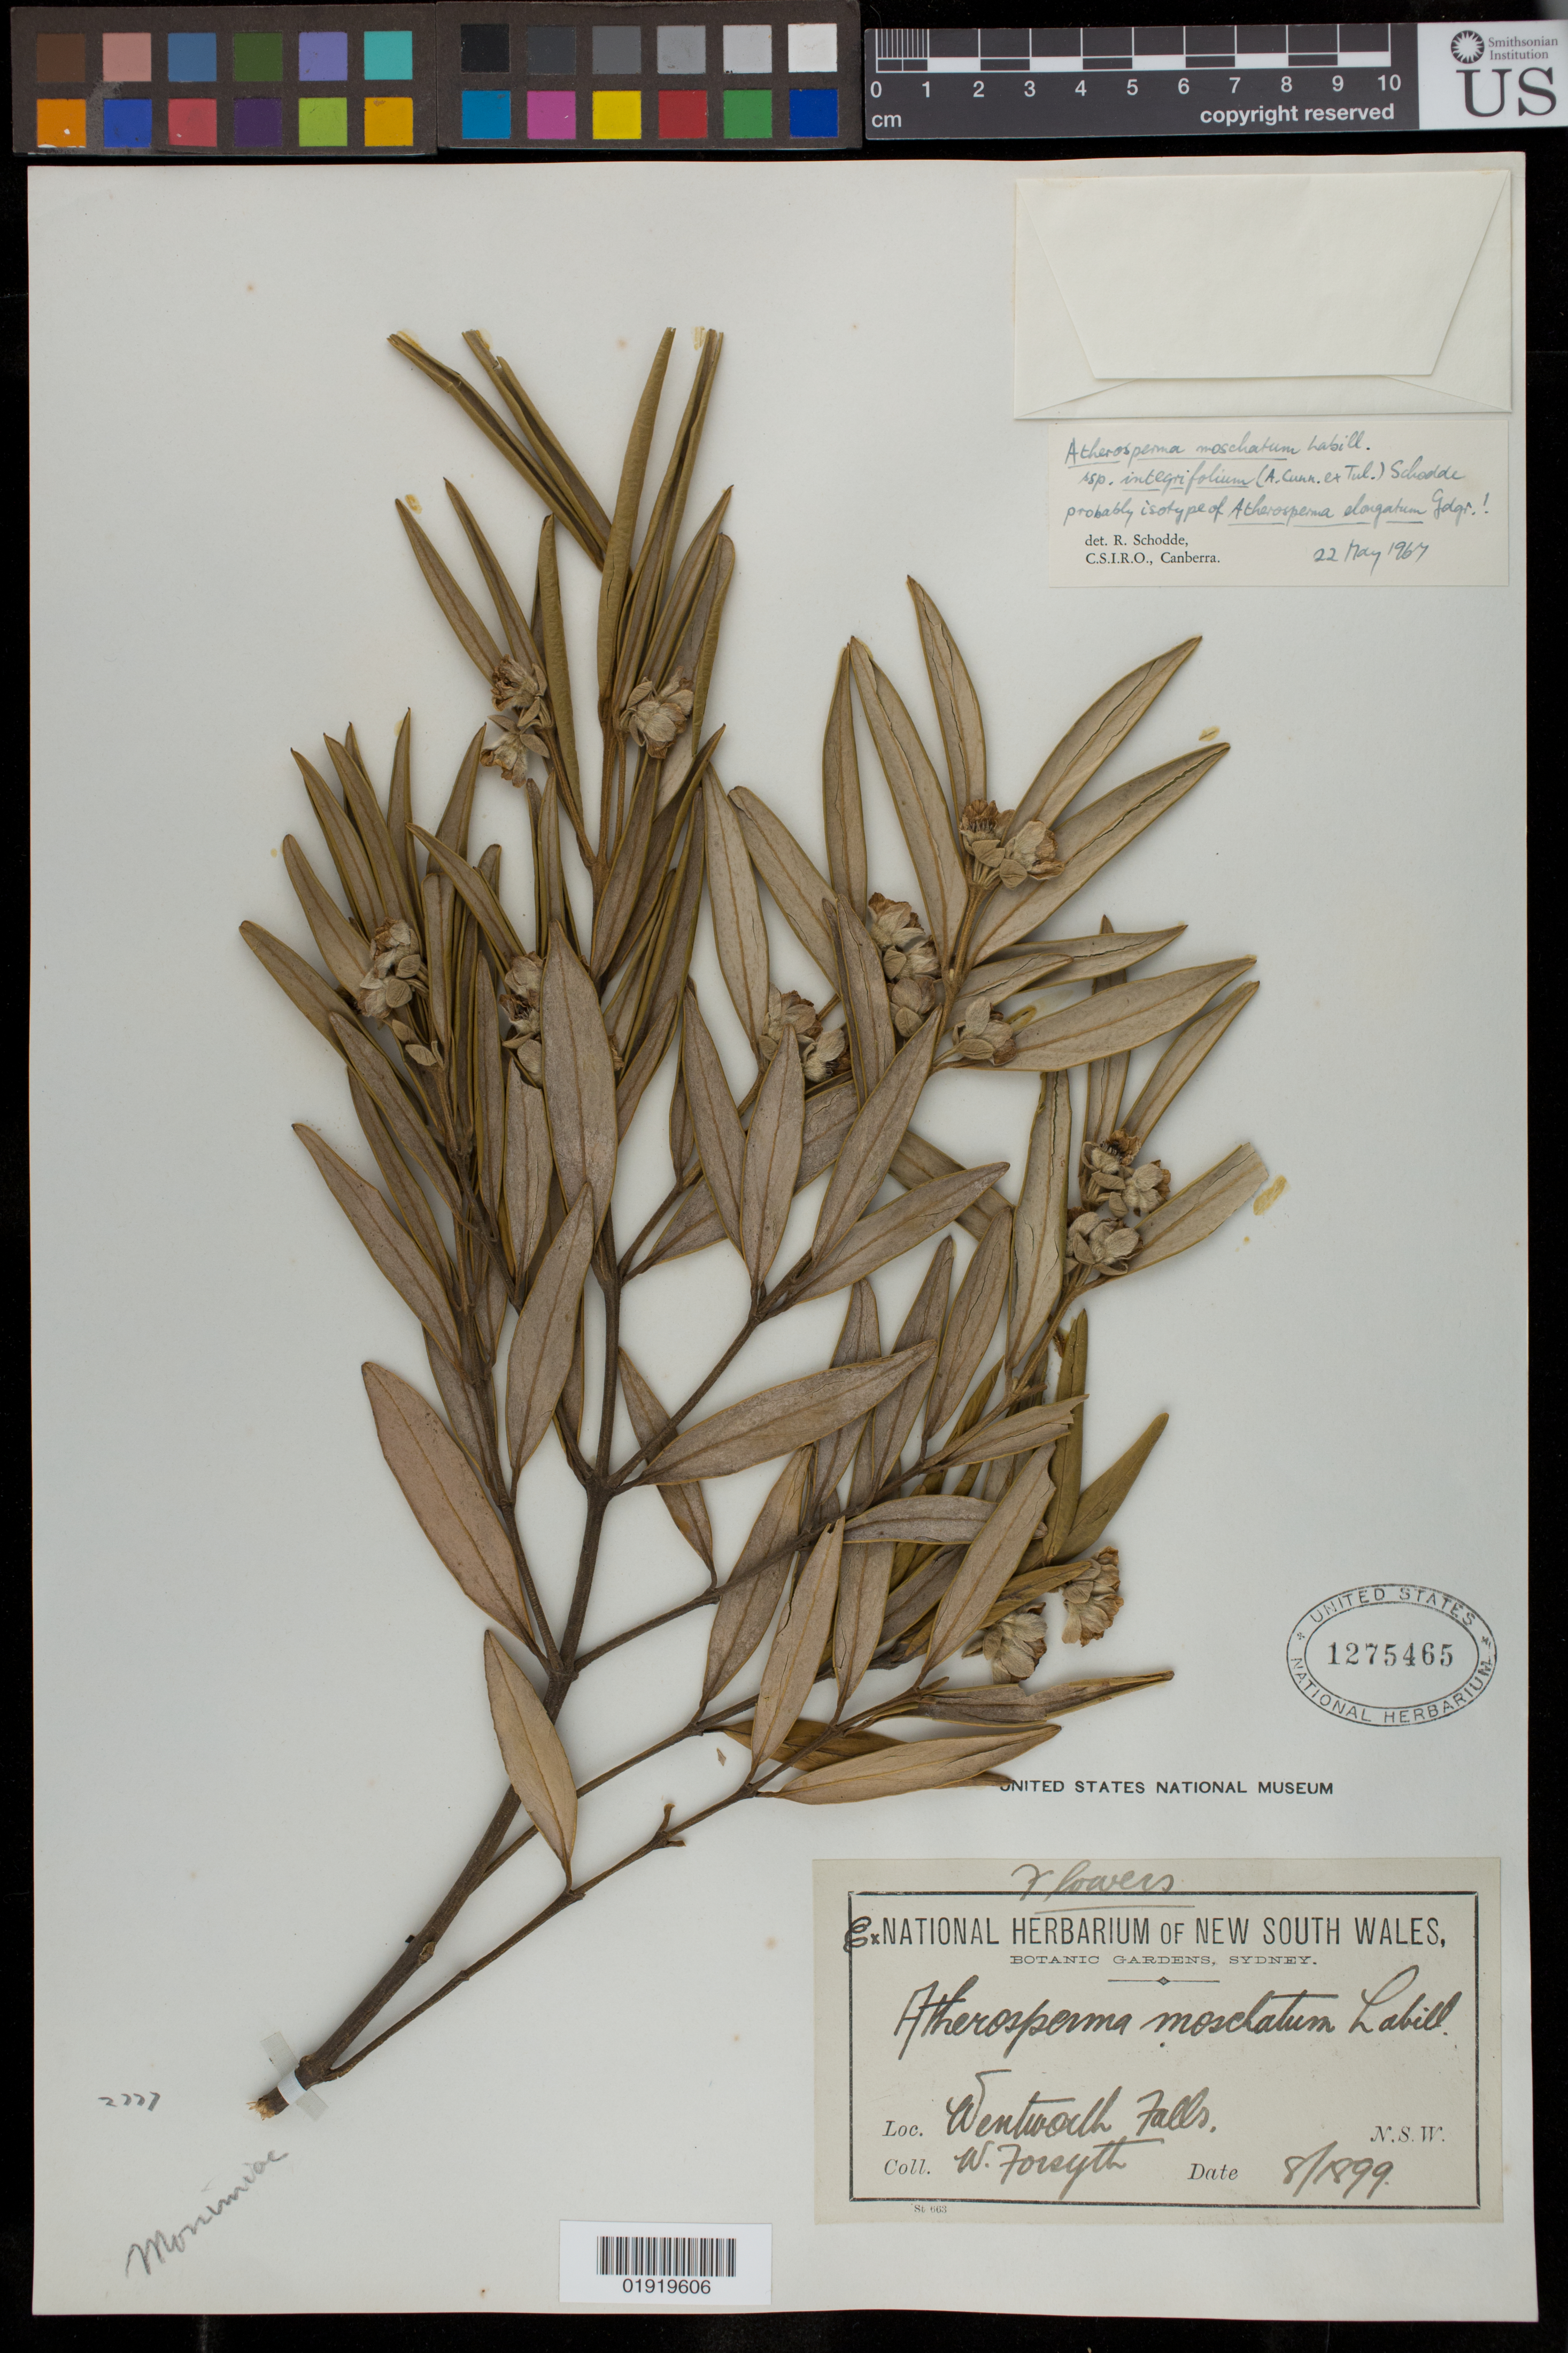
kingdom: Plantae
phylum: Tracheophyta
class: Magnoliopsida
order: Laurales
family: Atherospermataceae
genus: Atherosperma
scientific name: Atherosperma elongatum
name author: Gand.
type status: Possible Type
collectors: W. Forsyth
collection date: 1899-08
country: Australia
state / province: New South Wales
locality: Wentworth Falls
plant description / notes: Annotated as "probably isotype" by R. Schodde (1967). Dubiously type material; publication cites "Australia, ad Blue Mts (Maiden!)"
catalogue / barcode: US 1275465